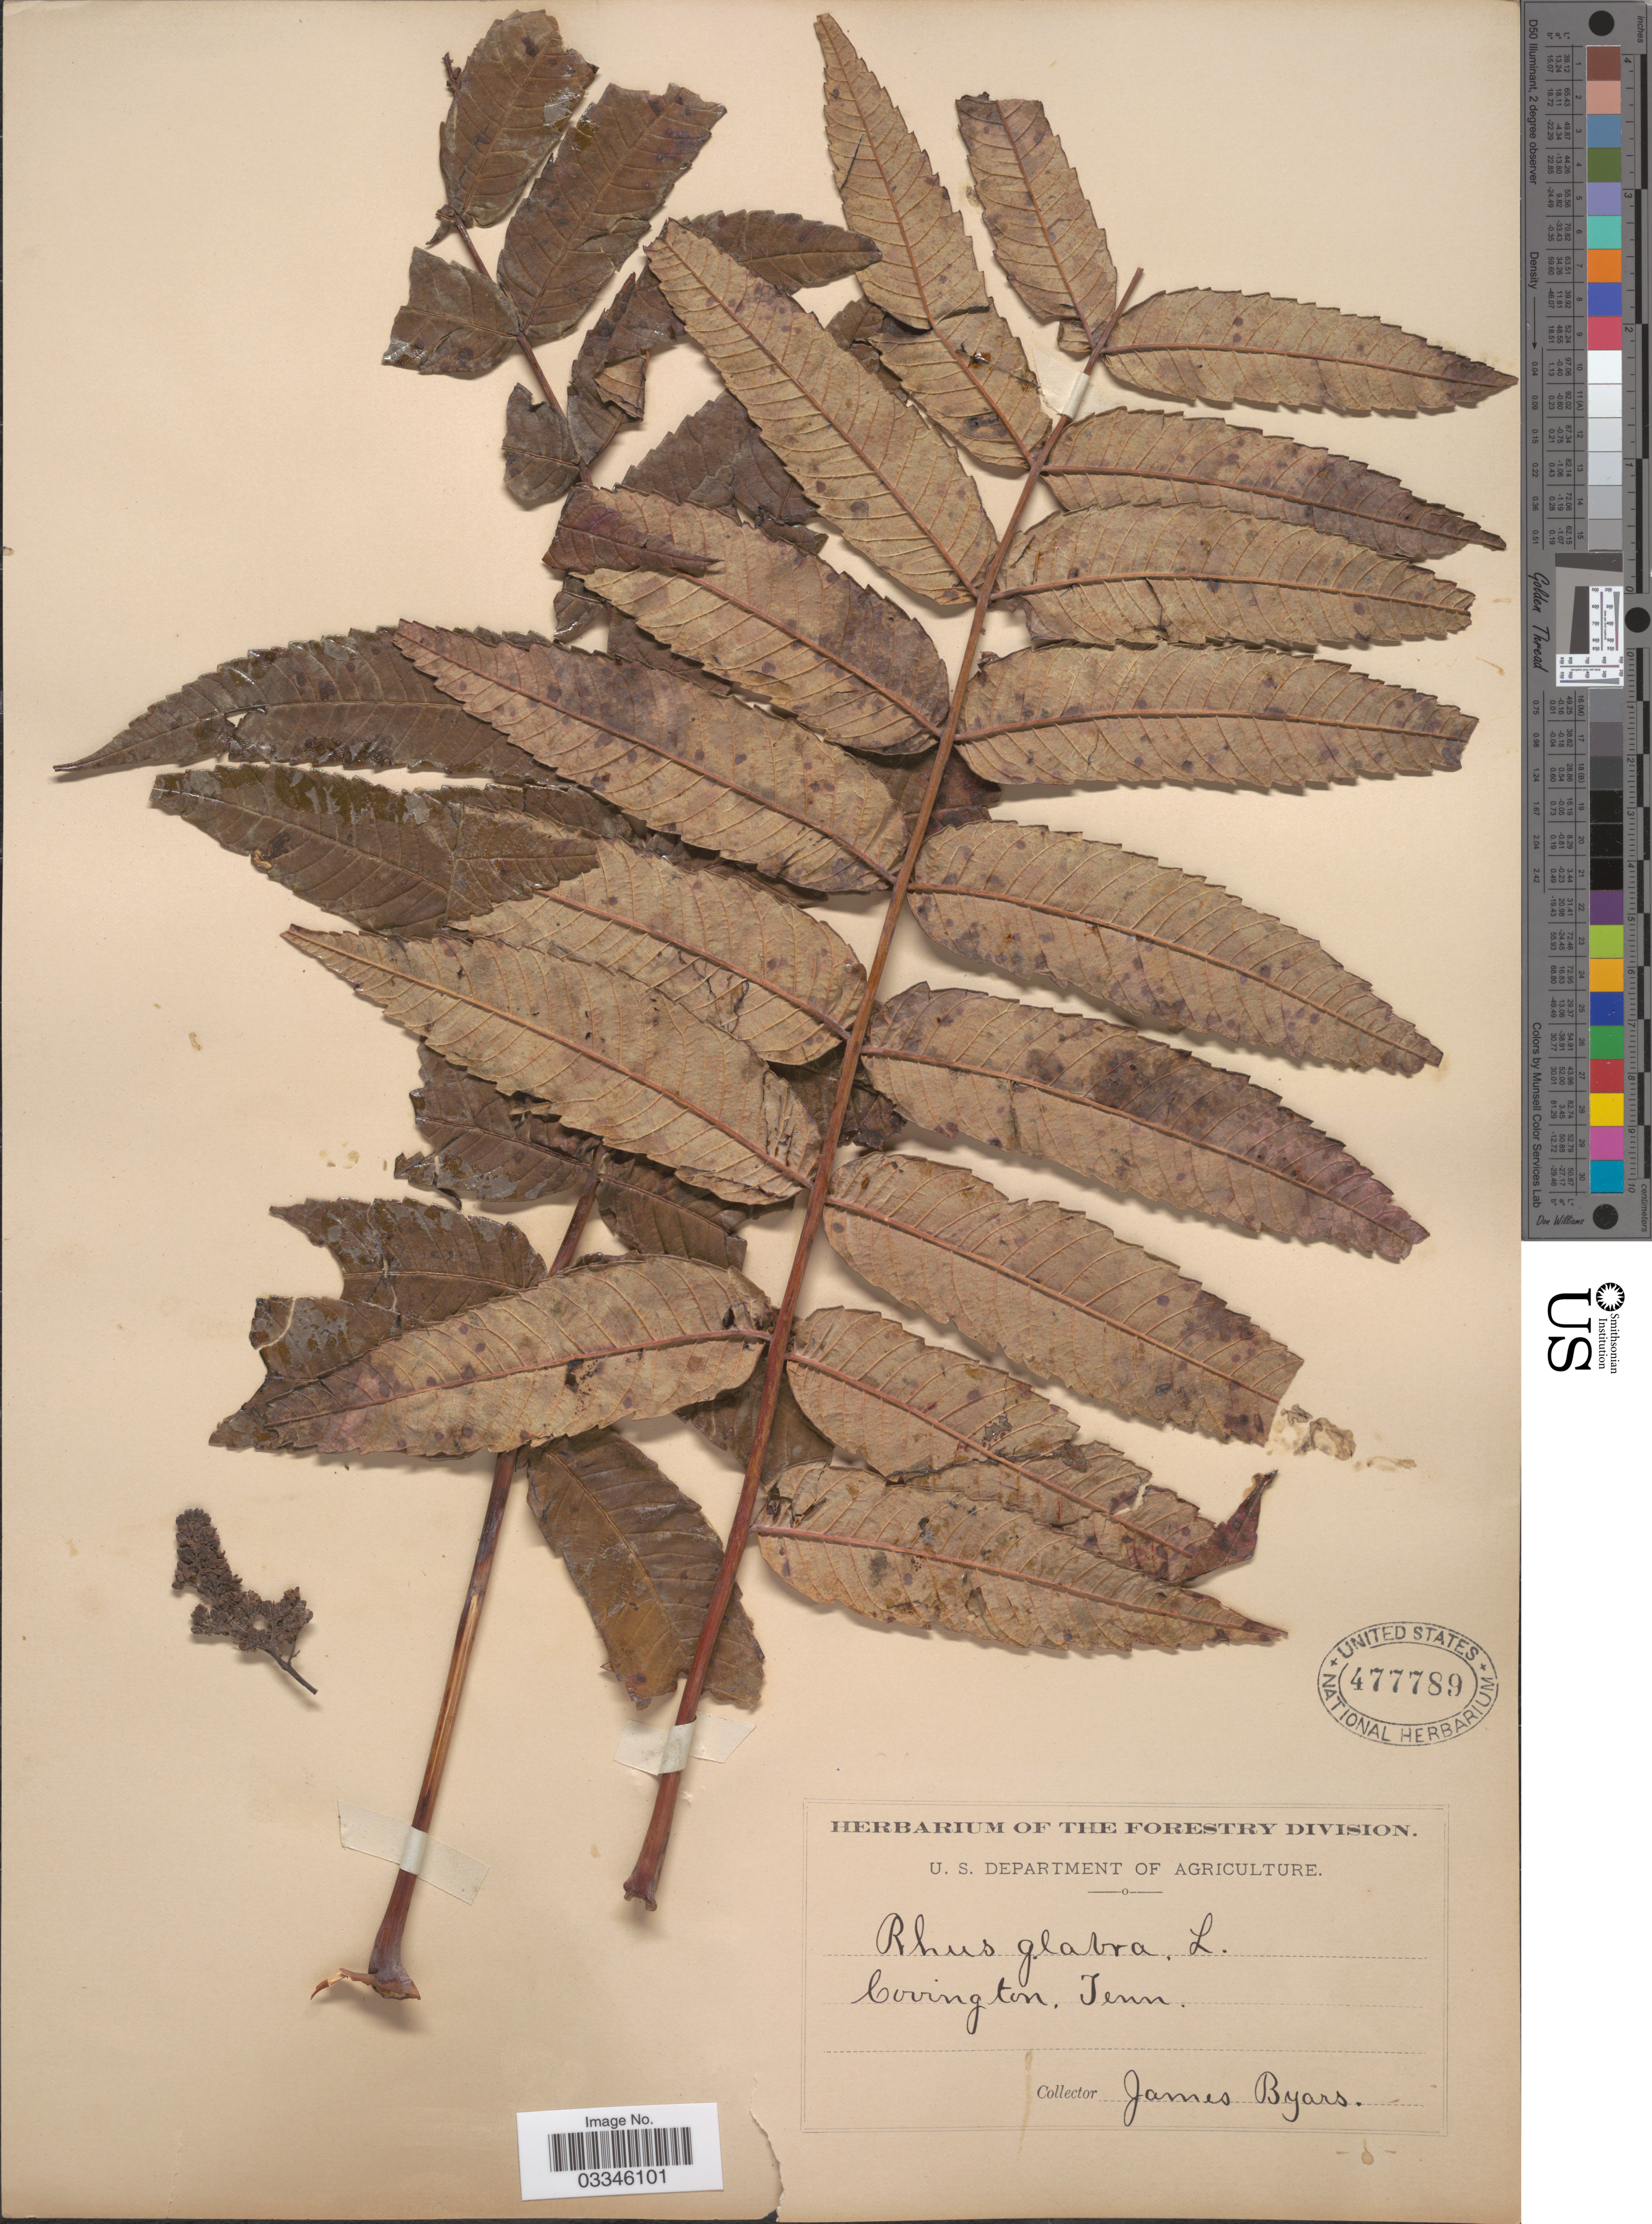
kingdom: Plantae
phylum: Tracheophyta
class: Magnoliopsida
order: Sapindales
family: Anacardiaceae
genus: Rhus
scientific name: Rhus glabra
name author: L.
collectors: J. Byars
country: United States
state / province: Tennessee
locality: Covington.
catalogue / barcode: US 477789